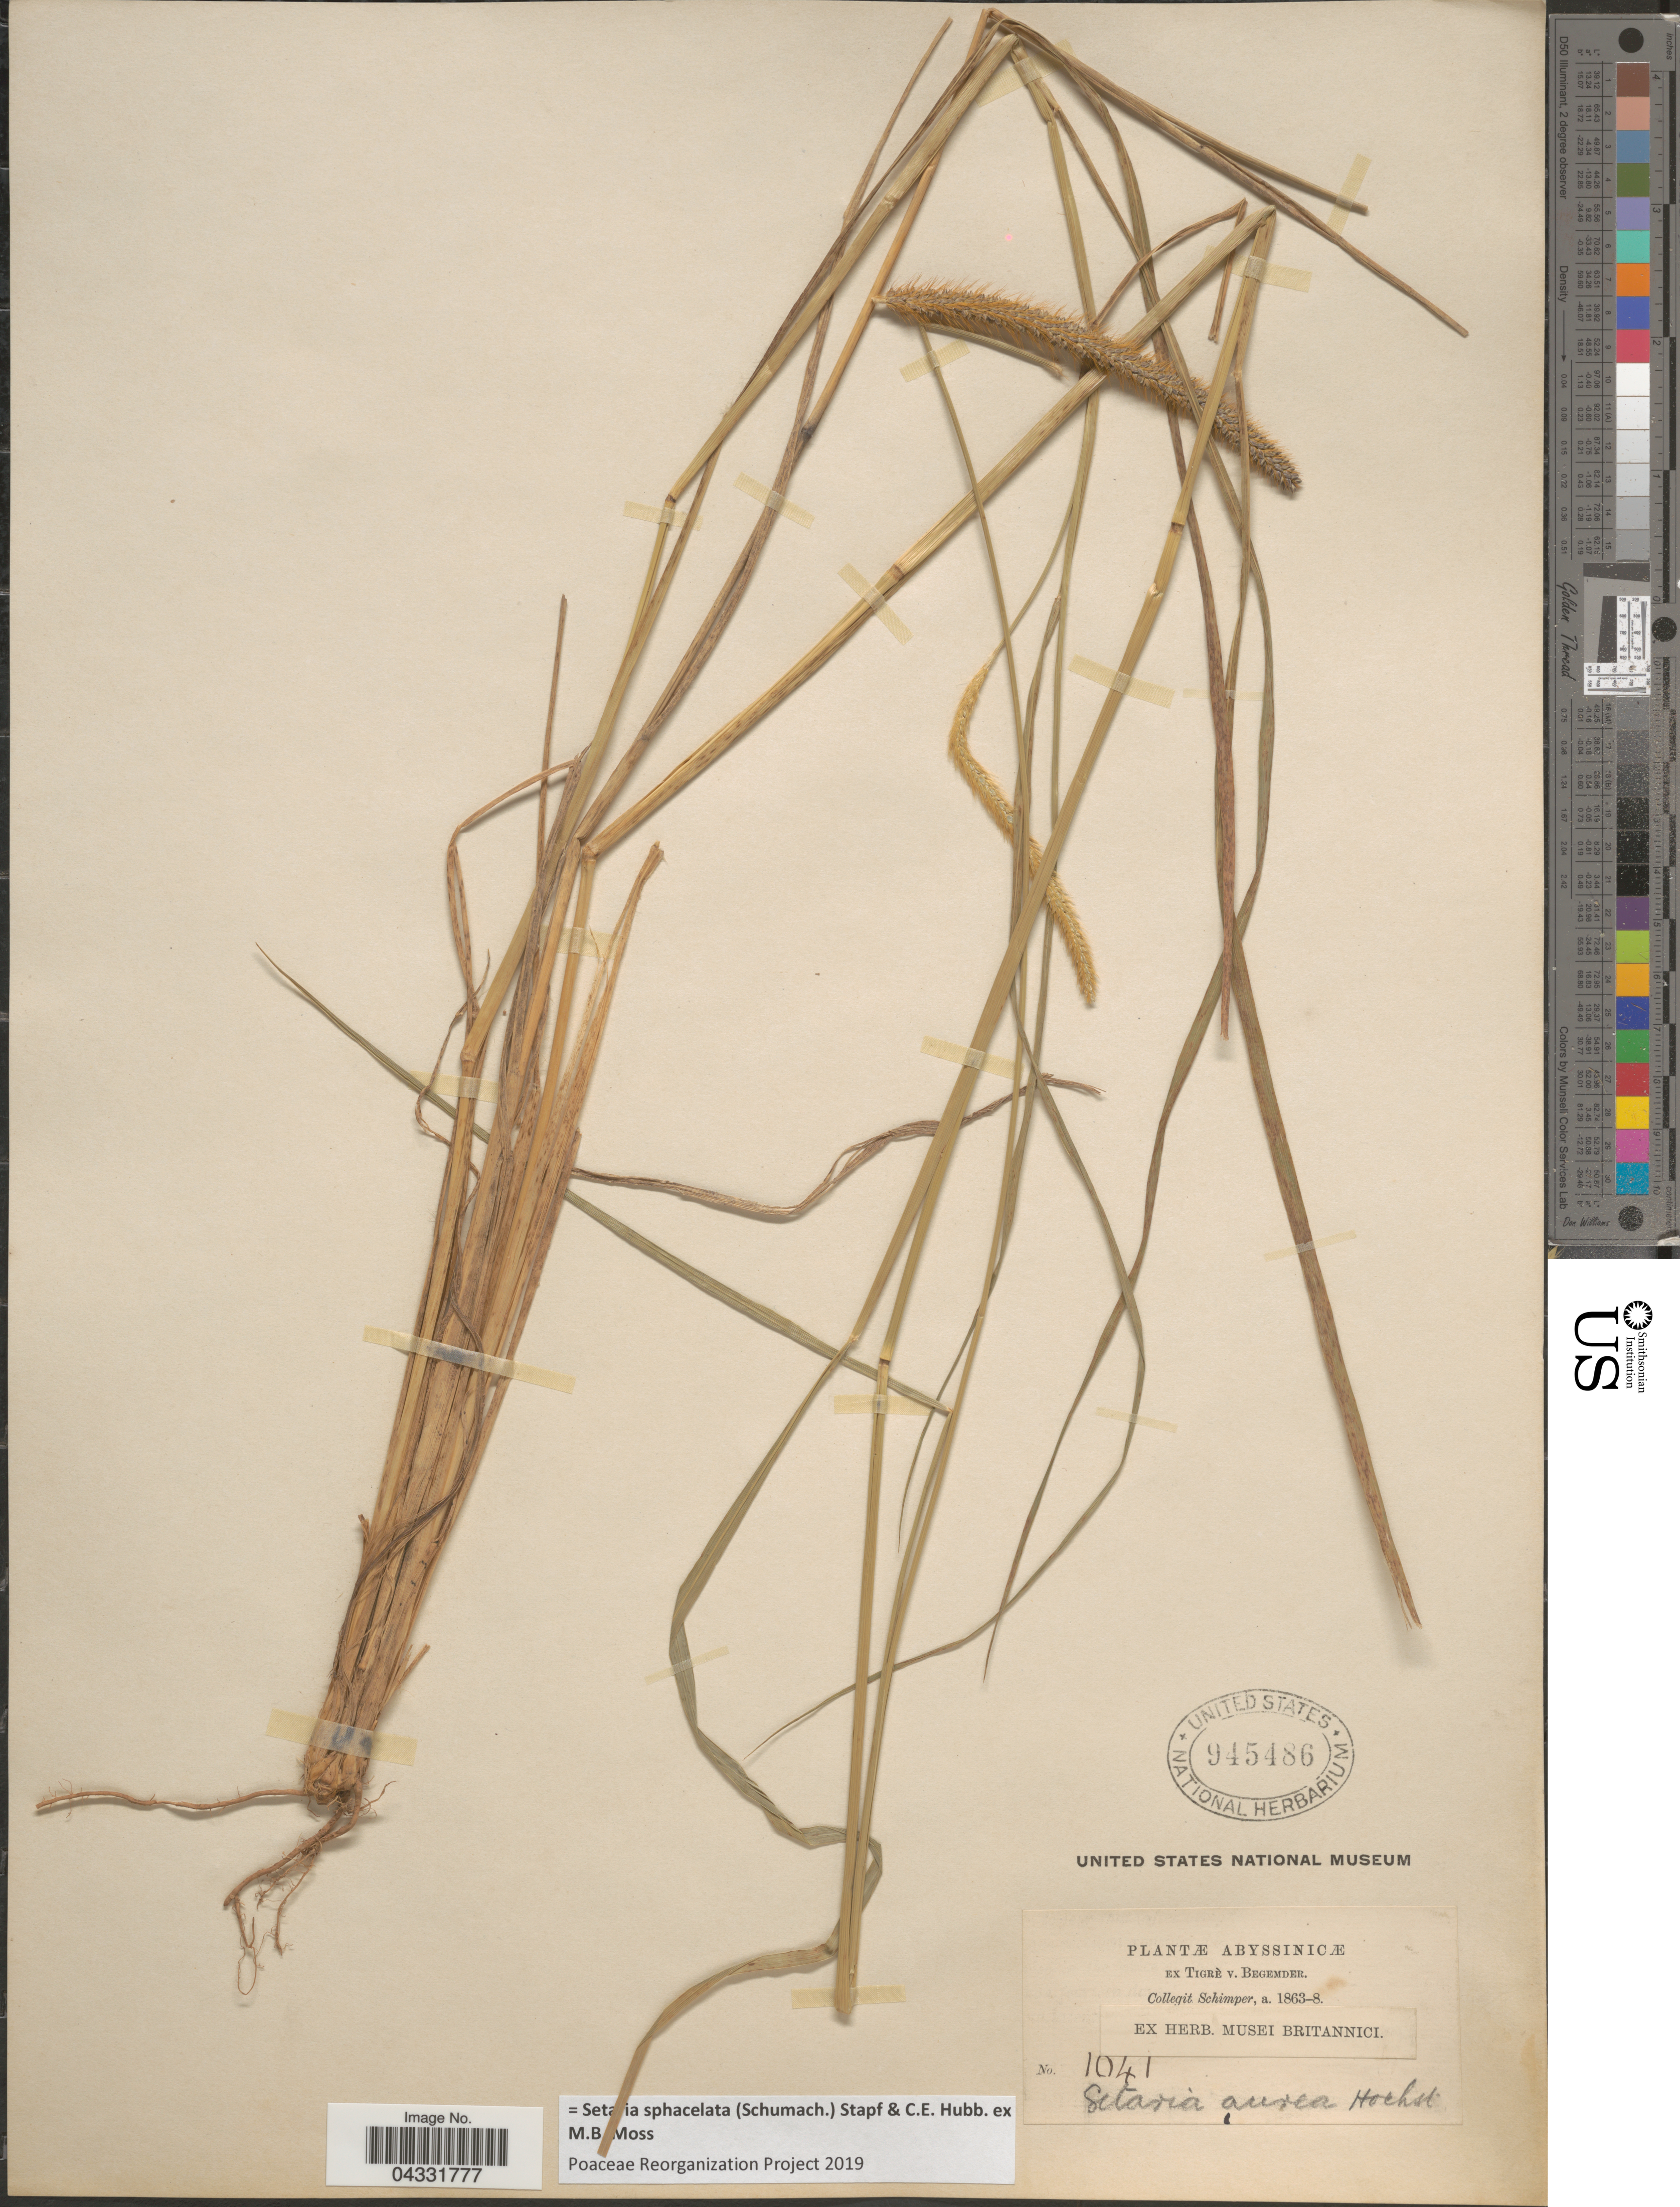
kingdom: Plantae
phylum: Tracheophyta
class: Liliopsida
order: Poales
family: Poaceae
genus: Setaria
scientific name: Setaria sphacelata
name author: (Schumach.) Stapf & Hubb. ex Moss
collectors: -. Schimper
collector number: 1041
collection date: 1863/1868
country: Ethiopia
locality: Abyssinicæ.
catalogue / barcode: US 945486